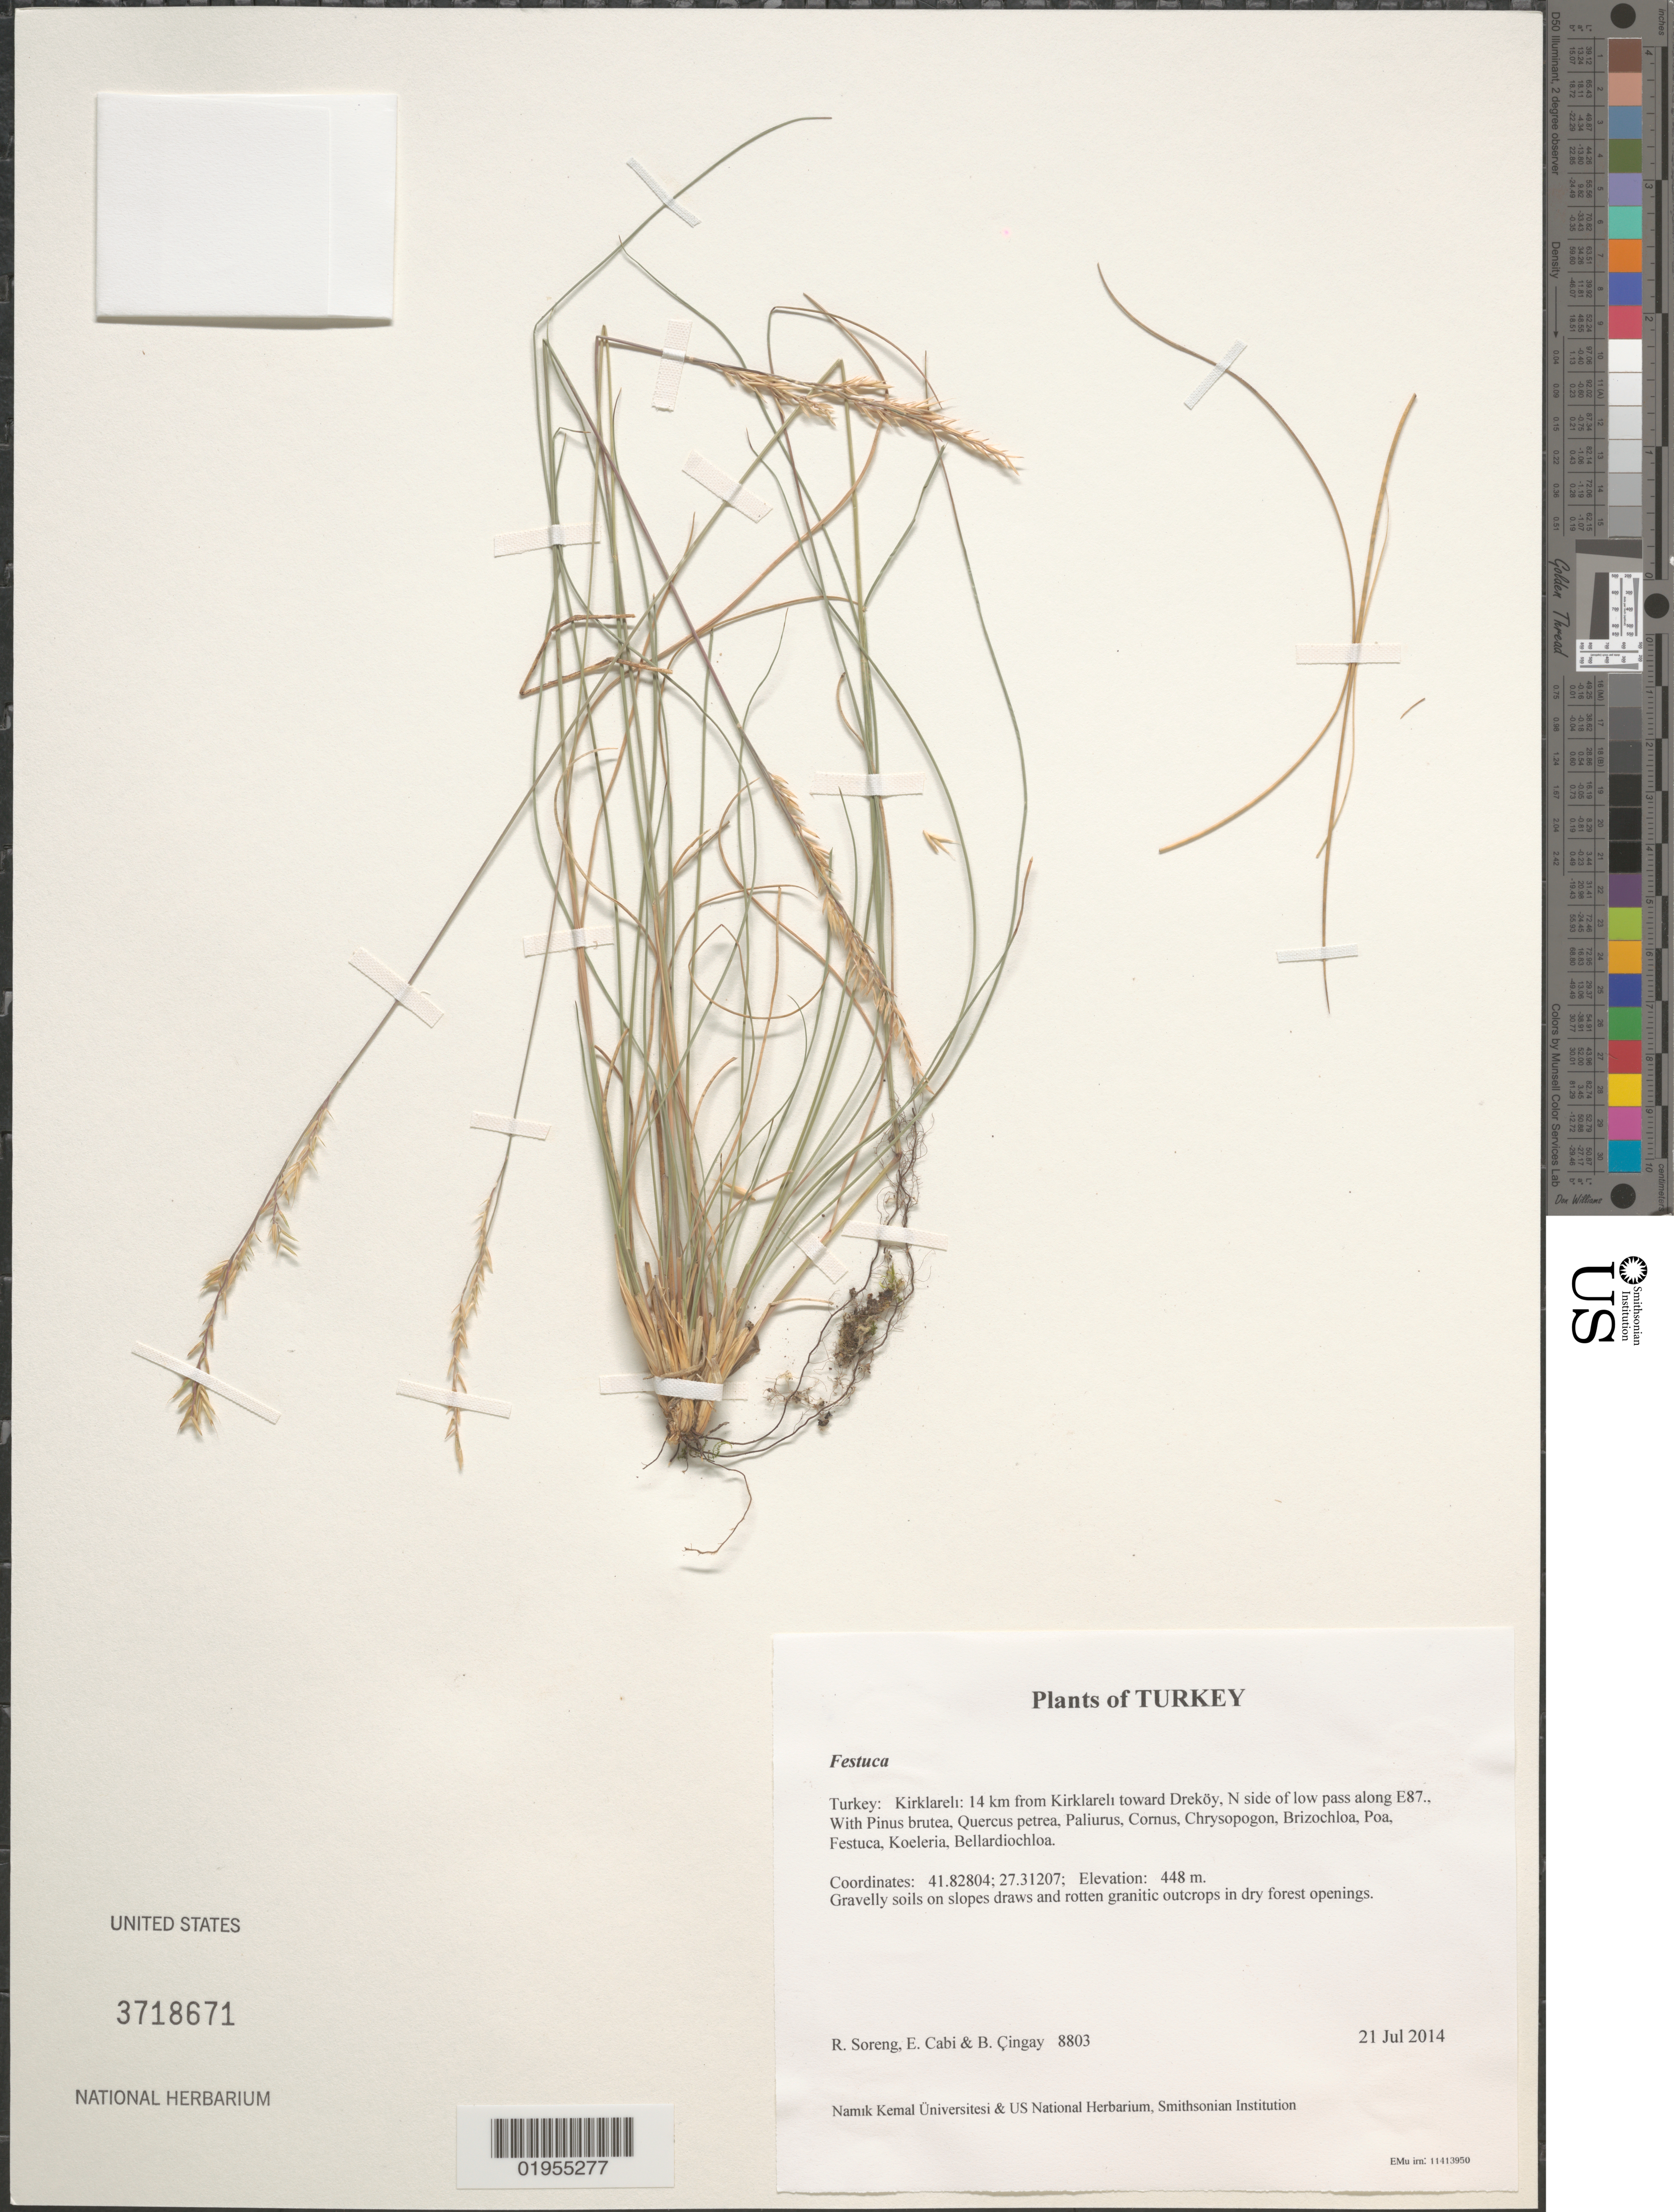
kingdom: Plantae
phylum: Tracheophyta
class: Liliopsida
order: Poales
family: Poaceae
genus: Festuca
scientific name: Festuca sp.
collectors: R. J. Soreng, E. Cabi & B. Çıngay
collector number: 8803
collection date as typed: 21 Jul 2014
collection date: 2014-07-21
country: Turkey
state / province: Kirklareli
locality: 14 km from Kirklareli toward Dreköy, N side of low pass along E87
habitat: Gravelly soils on slopes draws and rotten granitic outcrops in dry forest openings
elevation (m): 448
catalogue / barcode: US 3718671